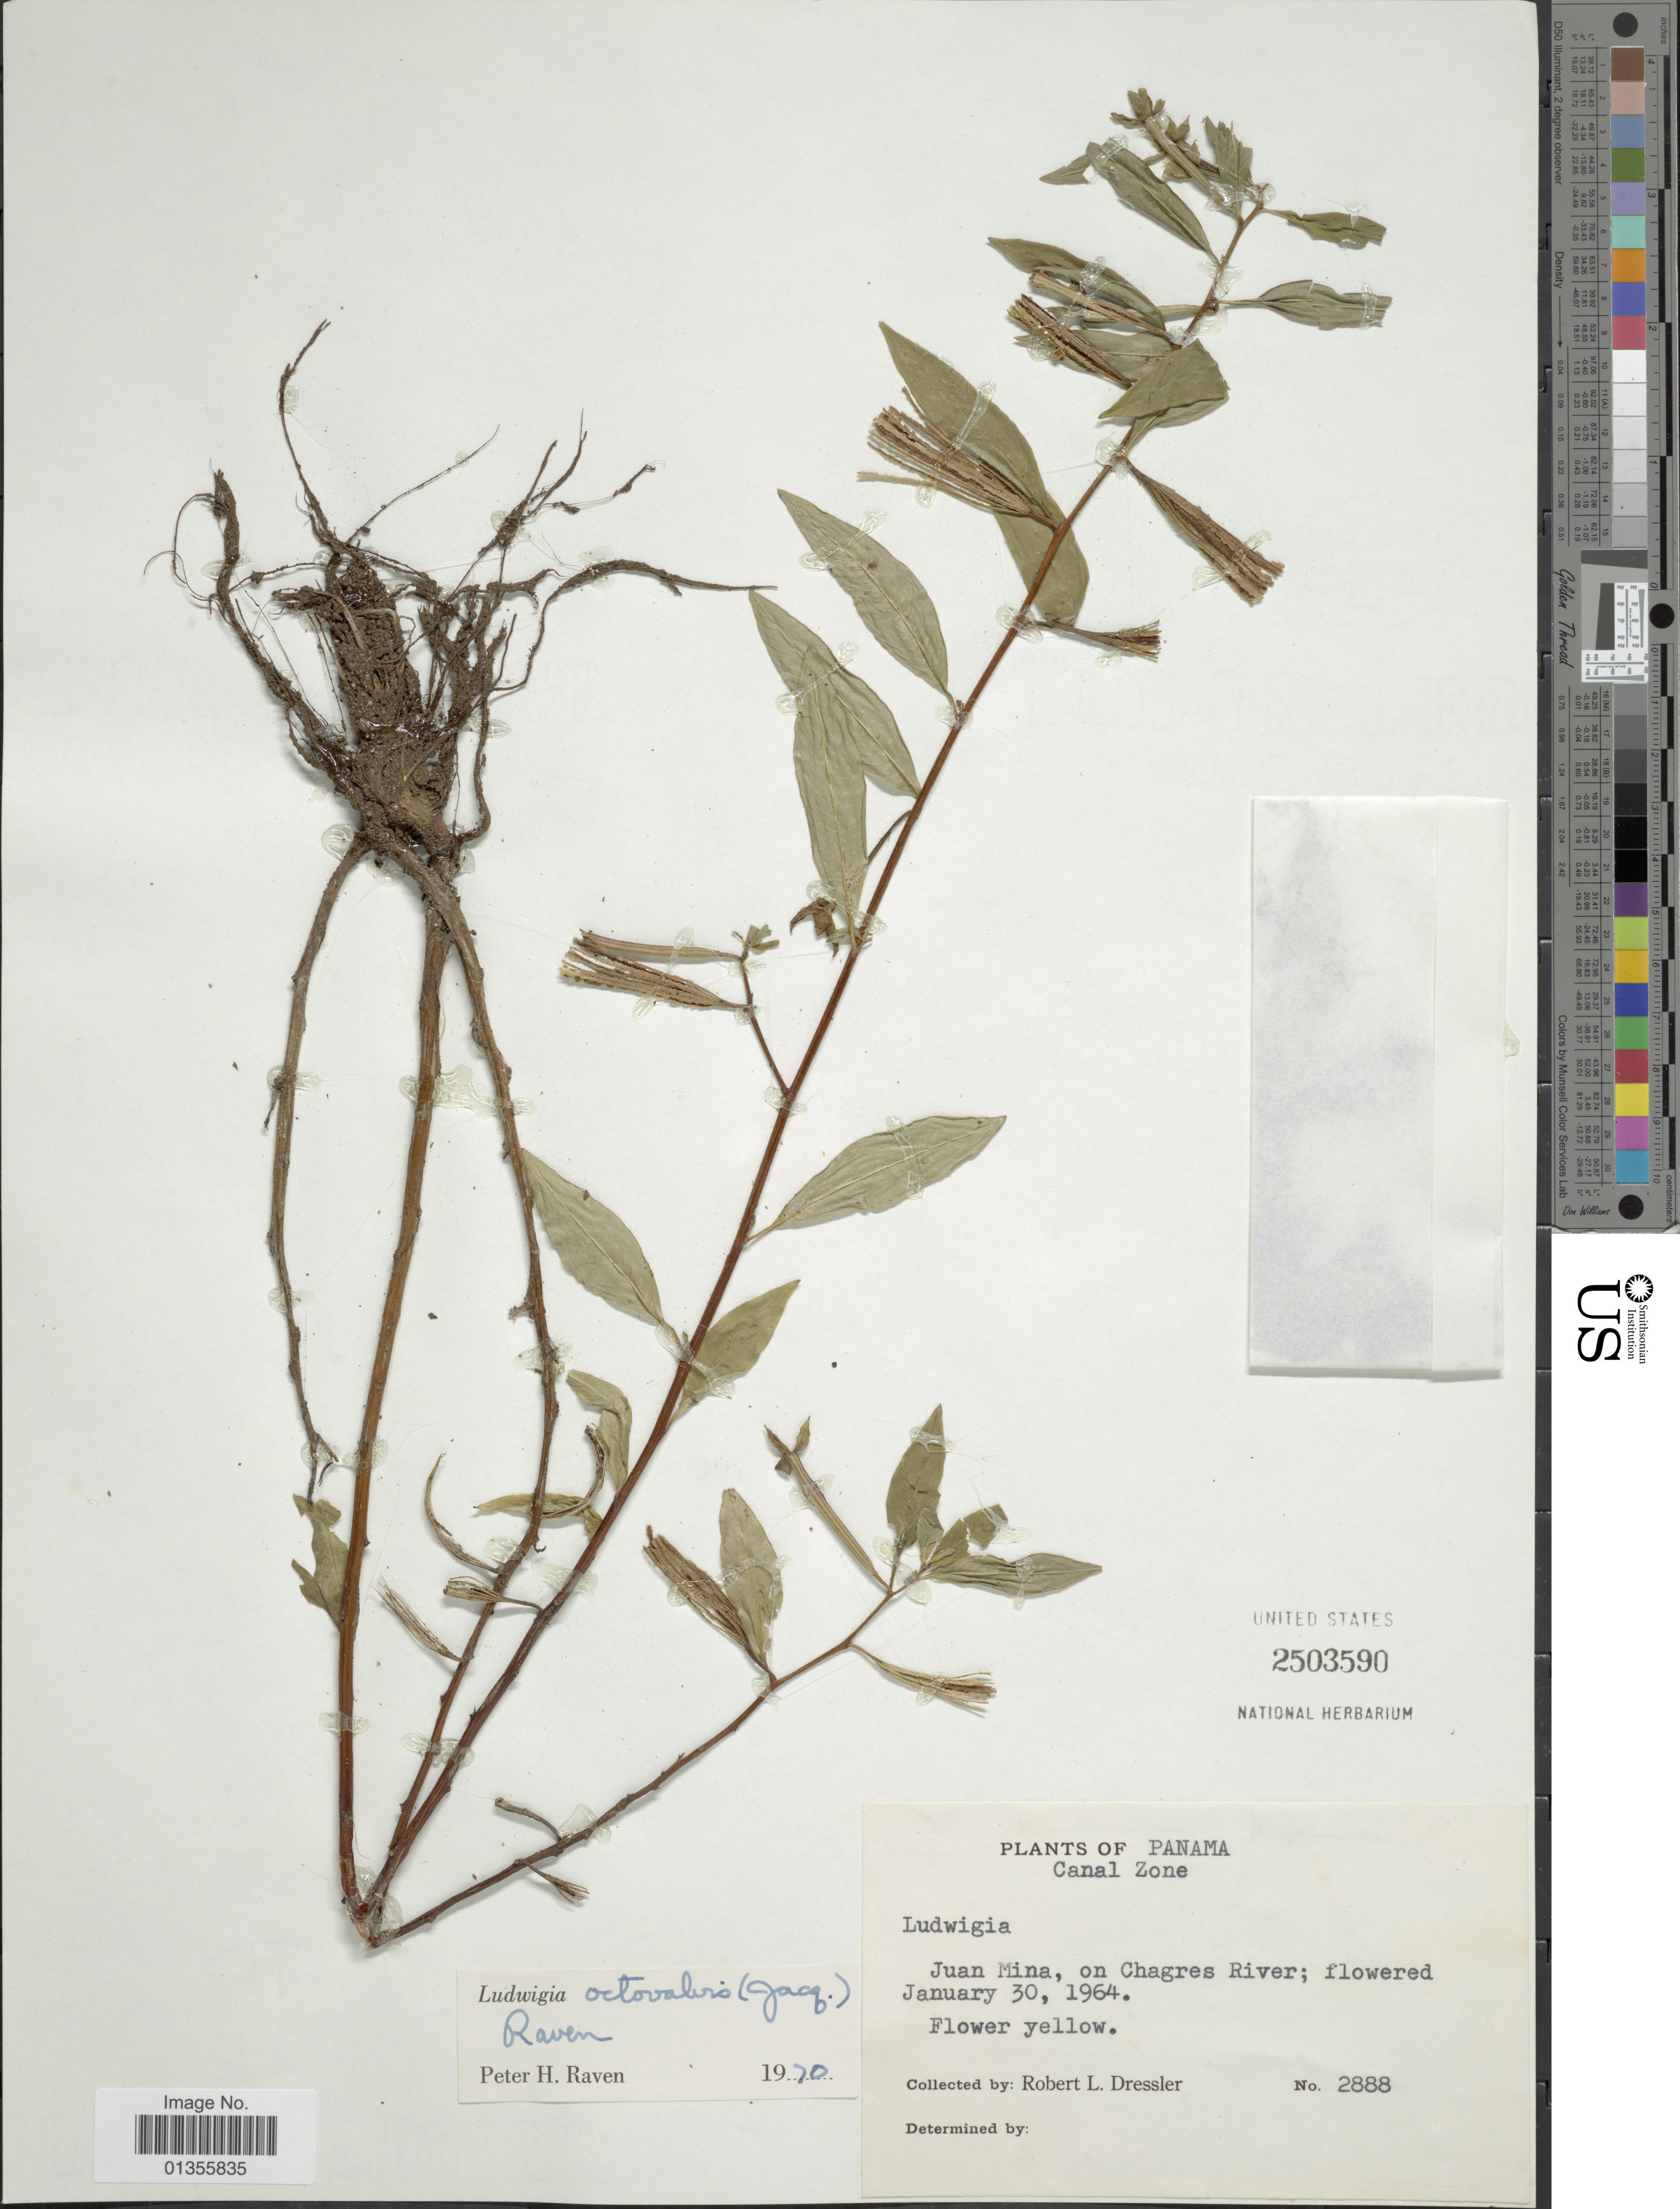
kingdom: Plantae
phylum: Tracheophyta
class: Magnoliopsida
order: Myrtales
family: Onagraceae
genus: Ludwigia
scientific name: Ludwigia octovalvis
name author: (Jacq.) P.H. Raven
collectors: R. Dressler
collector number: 2888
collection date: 1964-01-30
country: Panama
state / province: Panamá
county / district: Canal Zone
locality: Canal Zone. Juan Mina, on Chagres River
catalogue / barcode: US 2503590